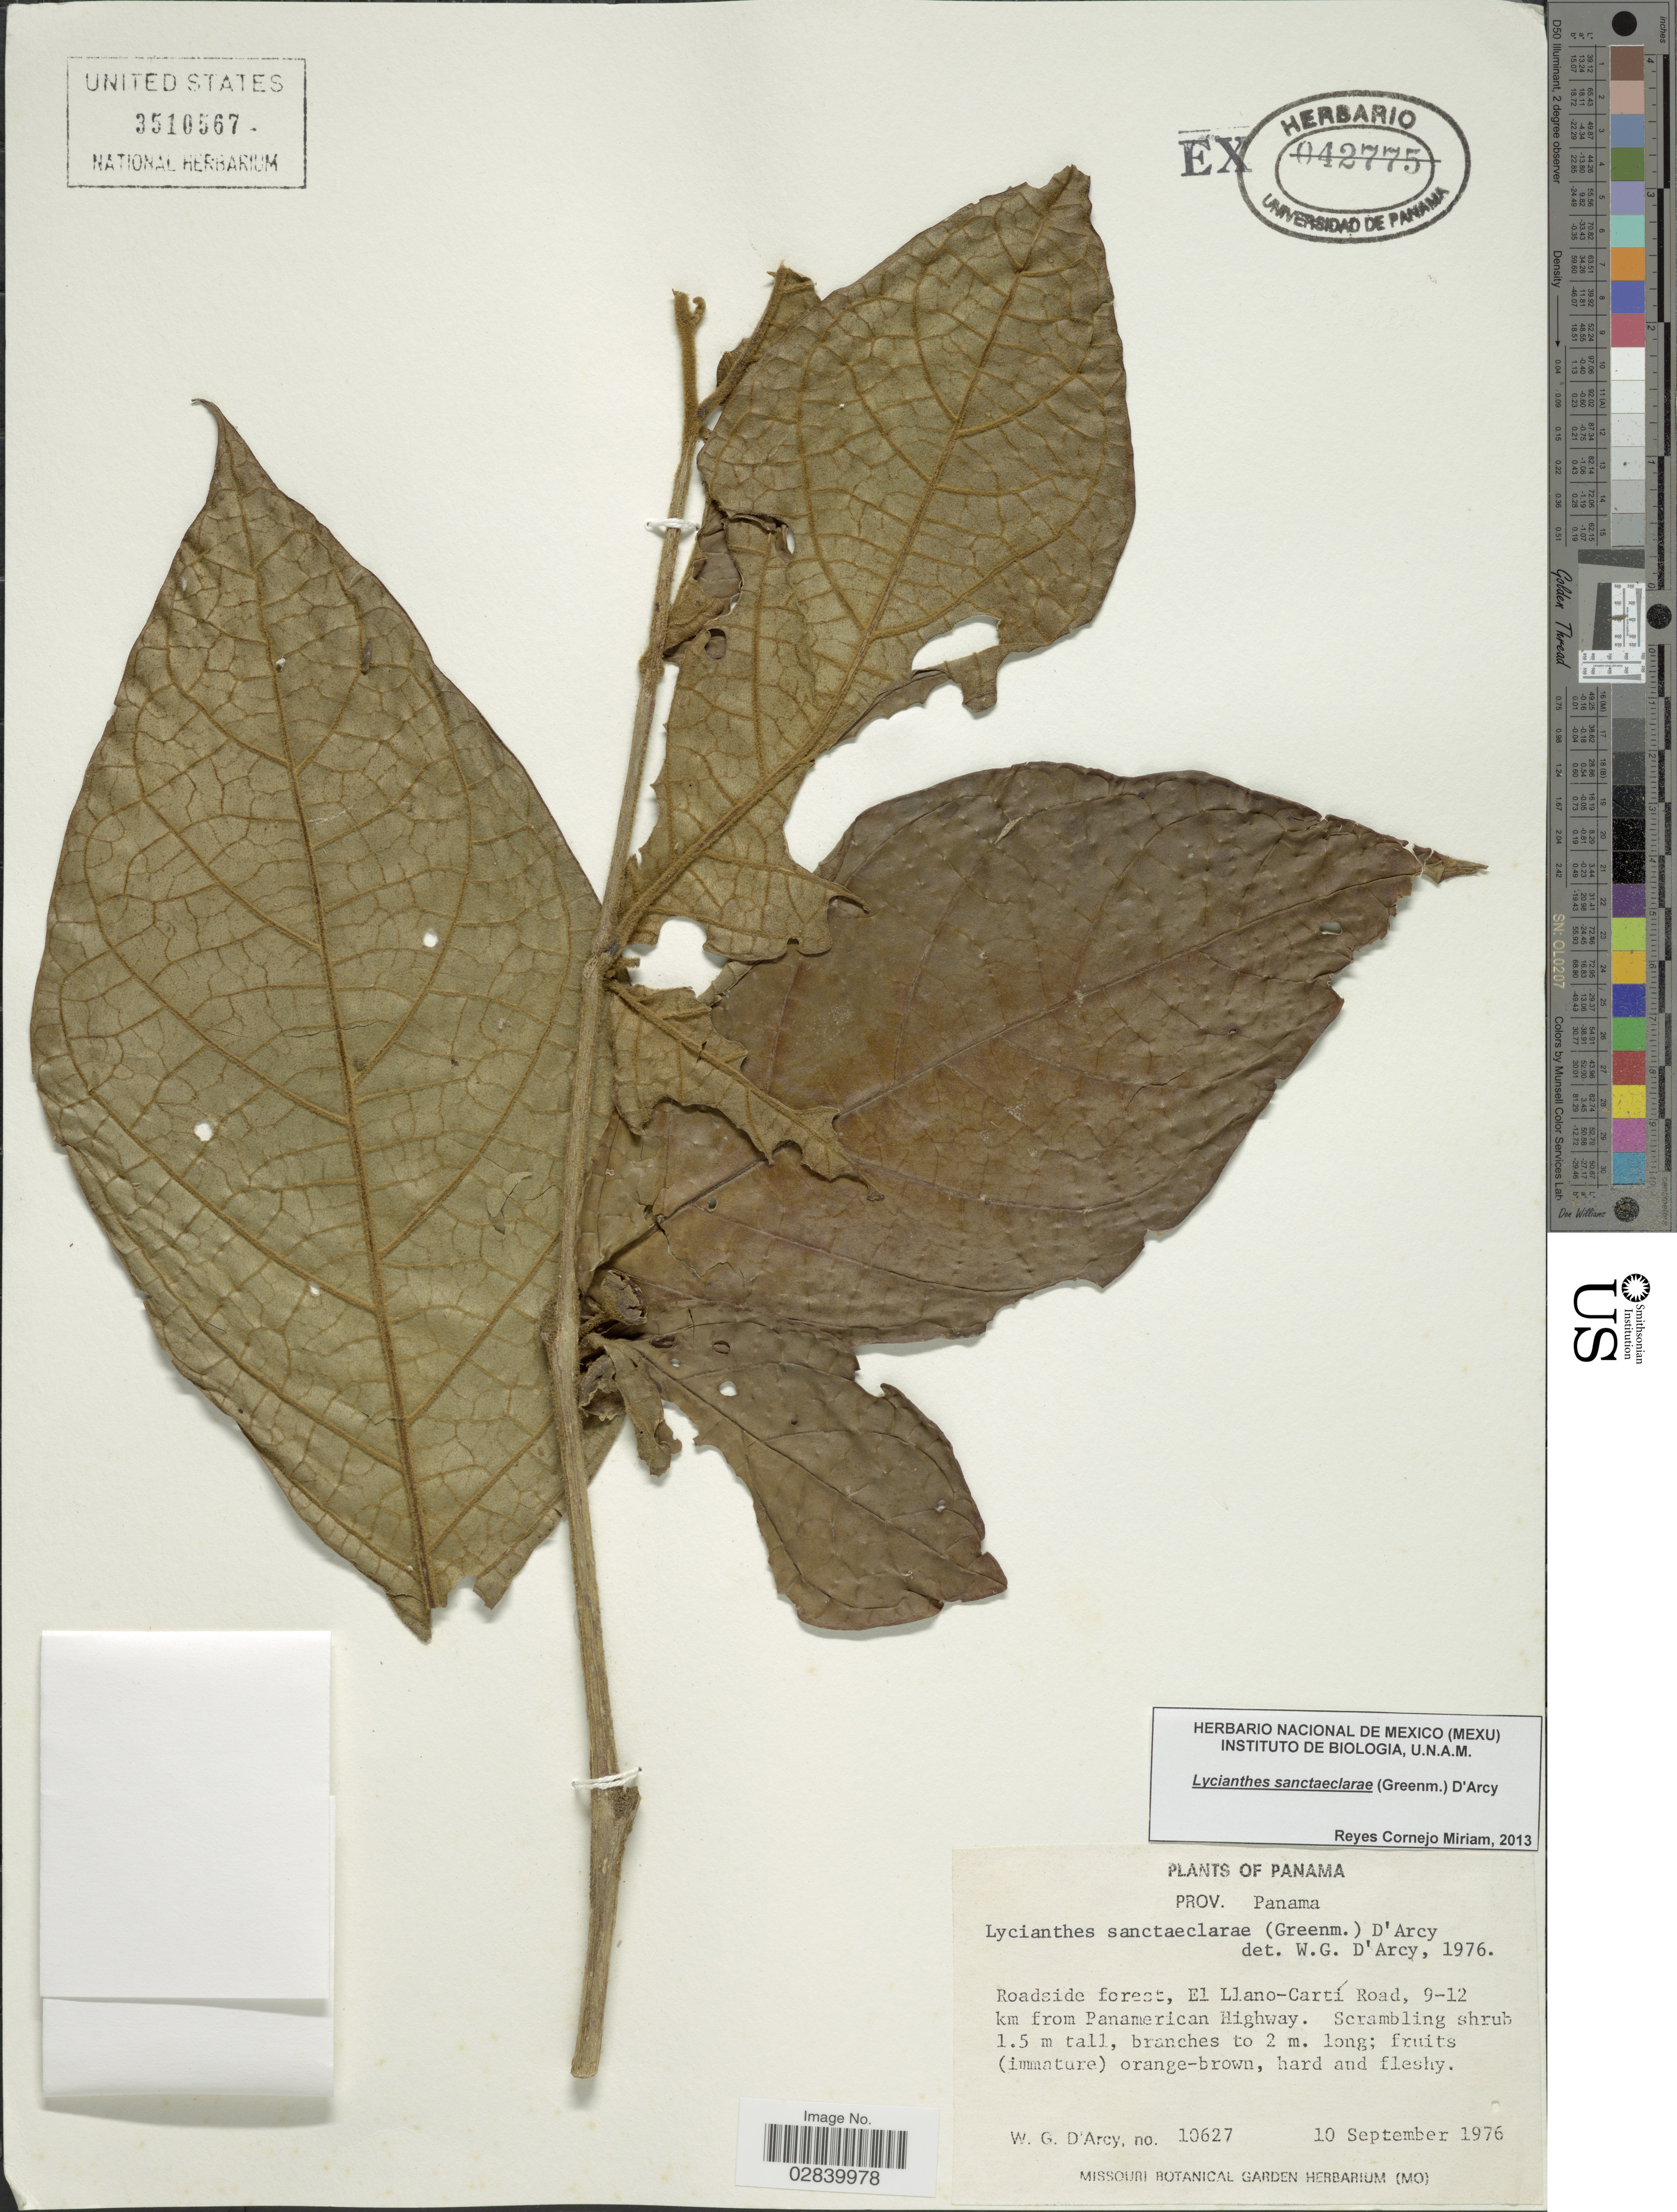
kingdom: Plantae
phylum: Tracheophyta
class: Magnoliopsida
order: Solanales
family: Solanaceae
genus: Lycianthes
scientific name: Lycianthes sanctaeclarae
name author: (Greenm.) D'Arcy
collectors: W. G. D'Arcy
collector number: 10627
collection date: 1976-09-10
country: Panama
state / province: Panamá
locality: Roadside forest, El Llano-Cartí Road, 9-12 km from Panamerican Highway.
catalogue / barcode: US 3510567